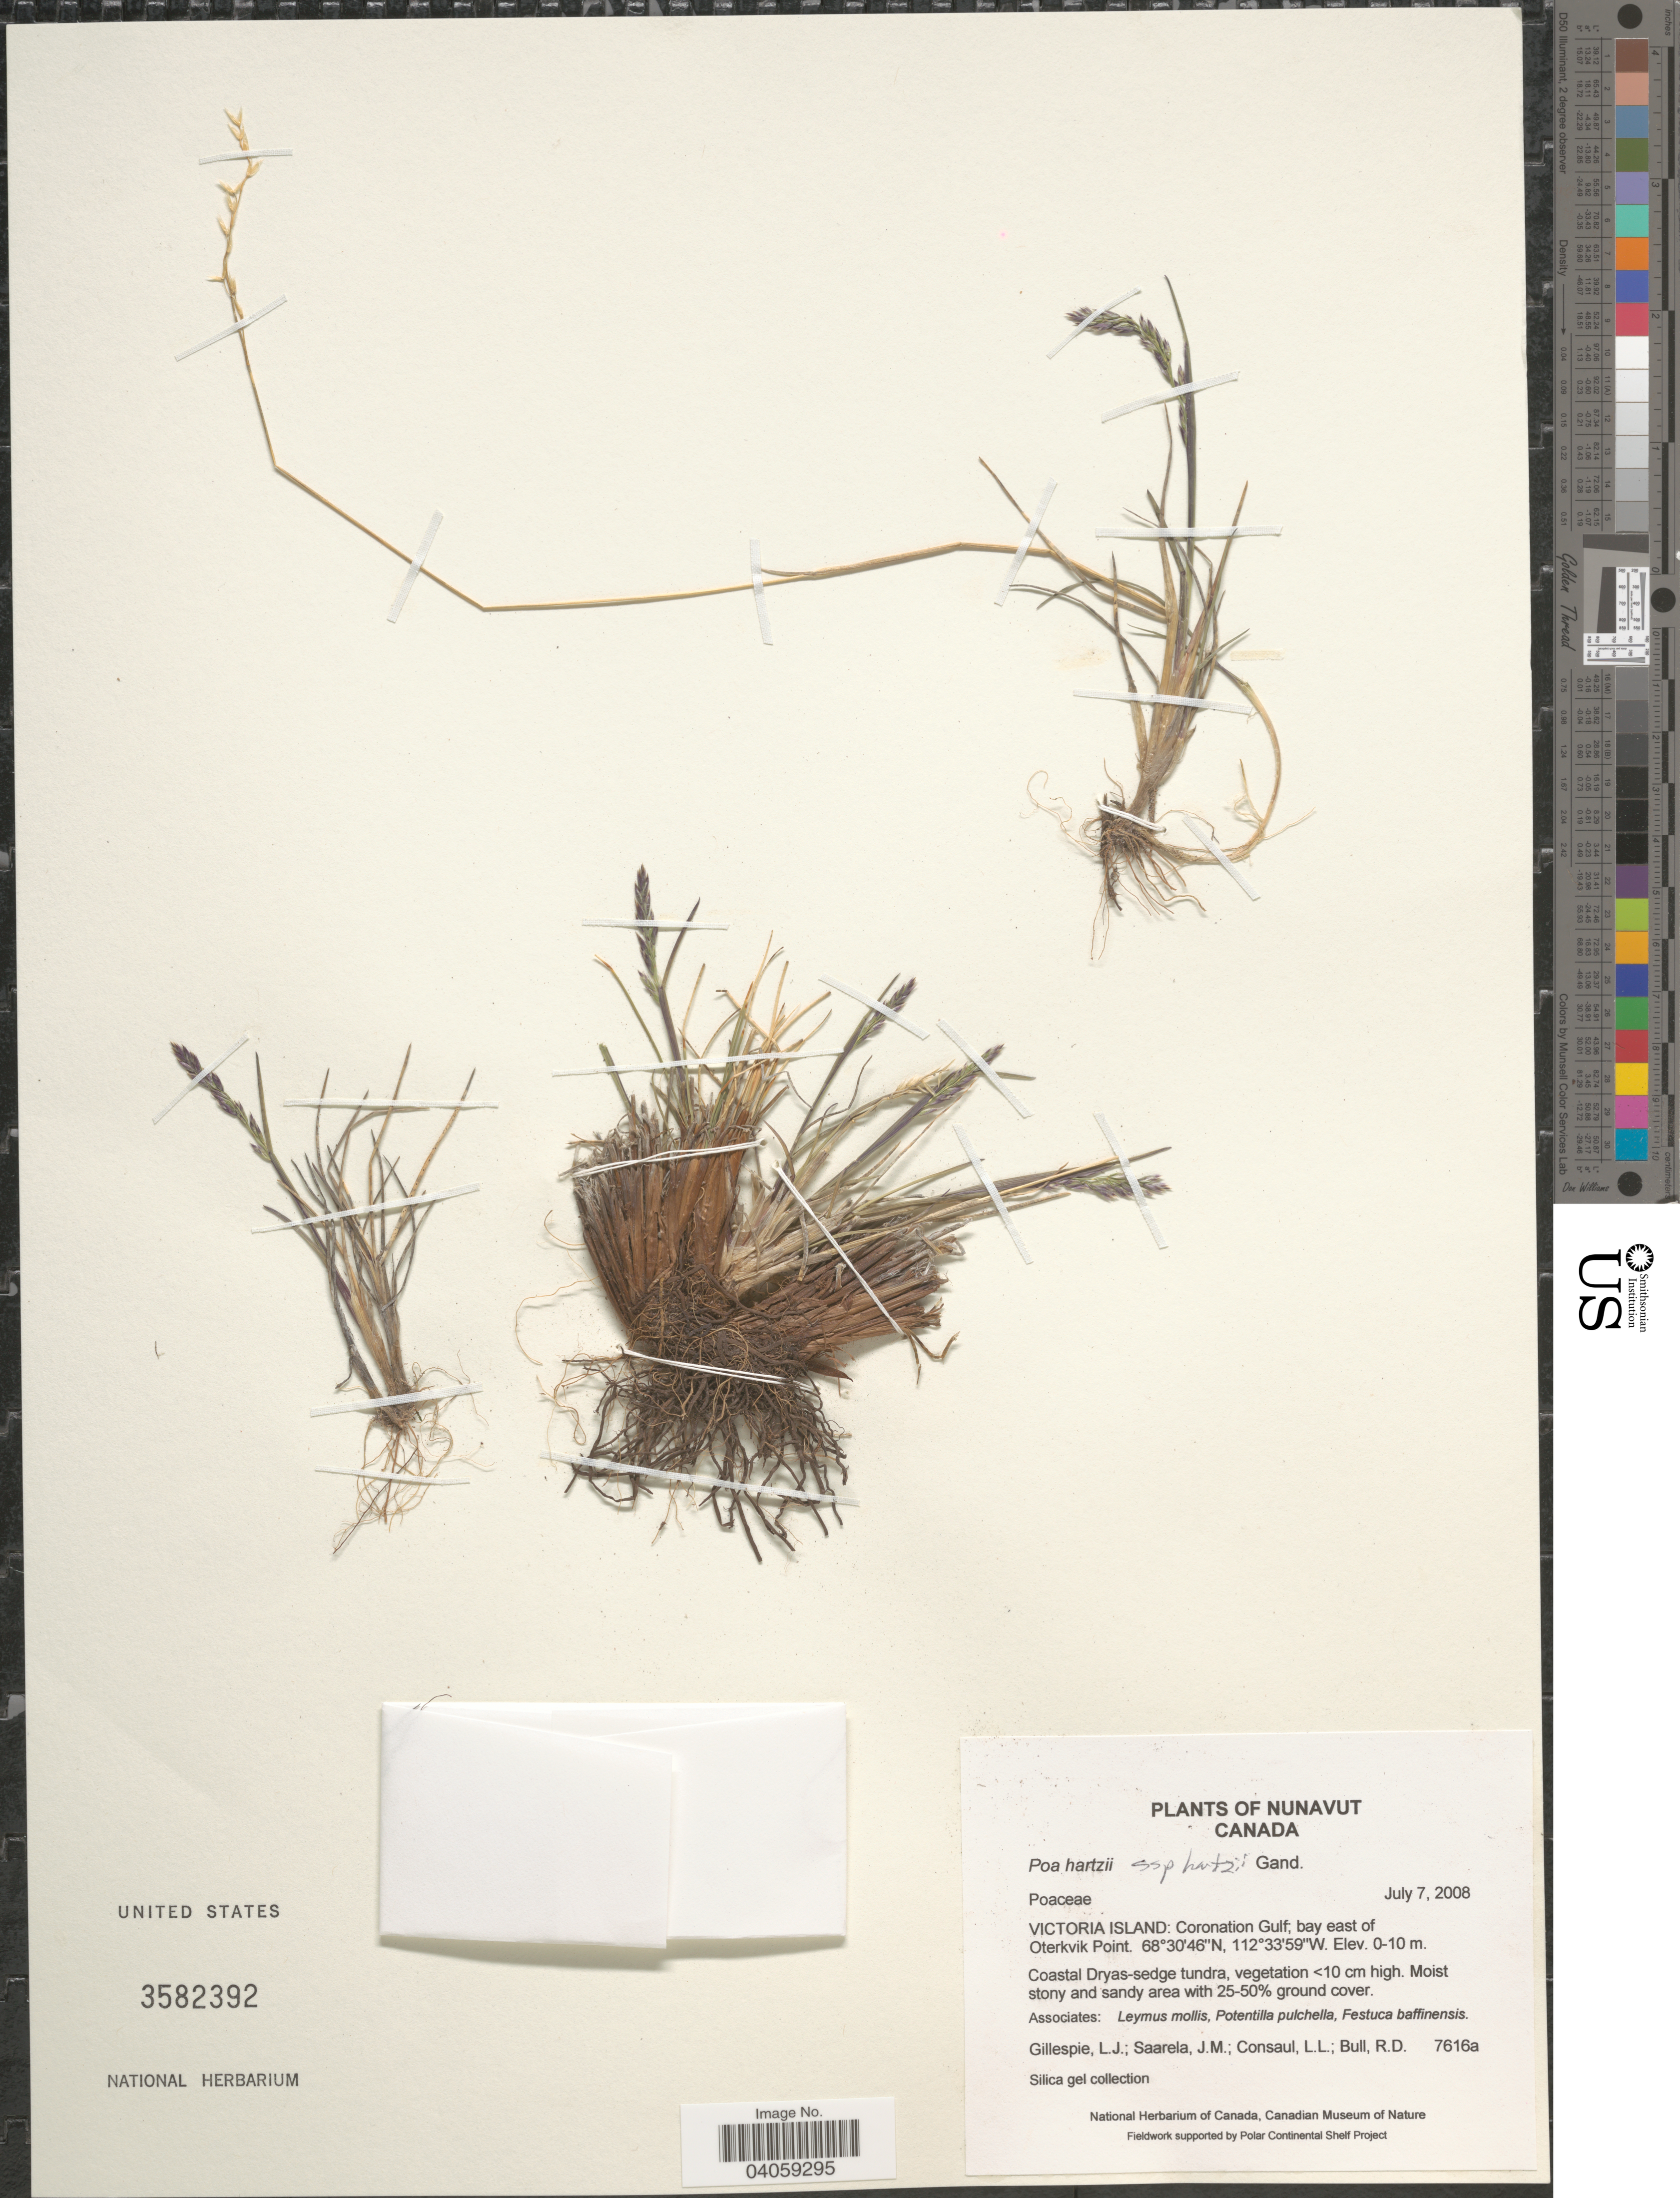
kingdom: Plantae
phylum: Tracheophyta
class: Liliopsida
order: Poales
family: Poaceae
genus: Poa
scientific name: Poa hartzii subsp. hartzii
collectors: L. Gillespie, J. Saarela, L. Consaul & R. Bull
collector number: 7616a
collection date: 2008-07-07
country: Canada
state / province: Nunavut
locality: Victoria Island: Coronation Gulf; bay east of Oterkvik Point.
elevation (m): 0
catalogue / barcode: US 3582392